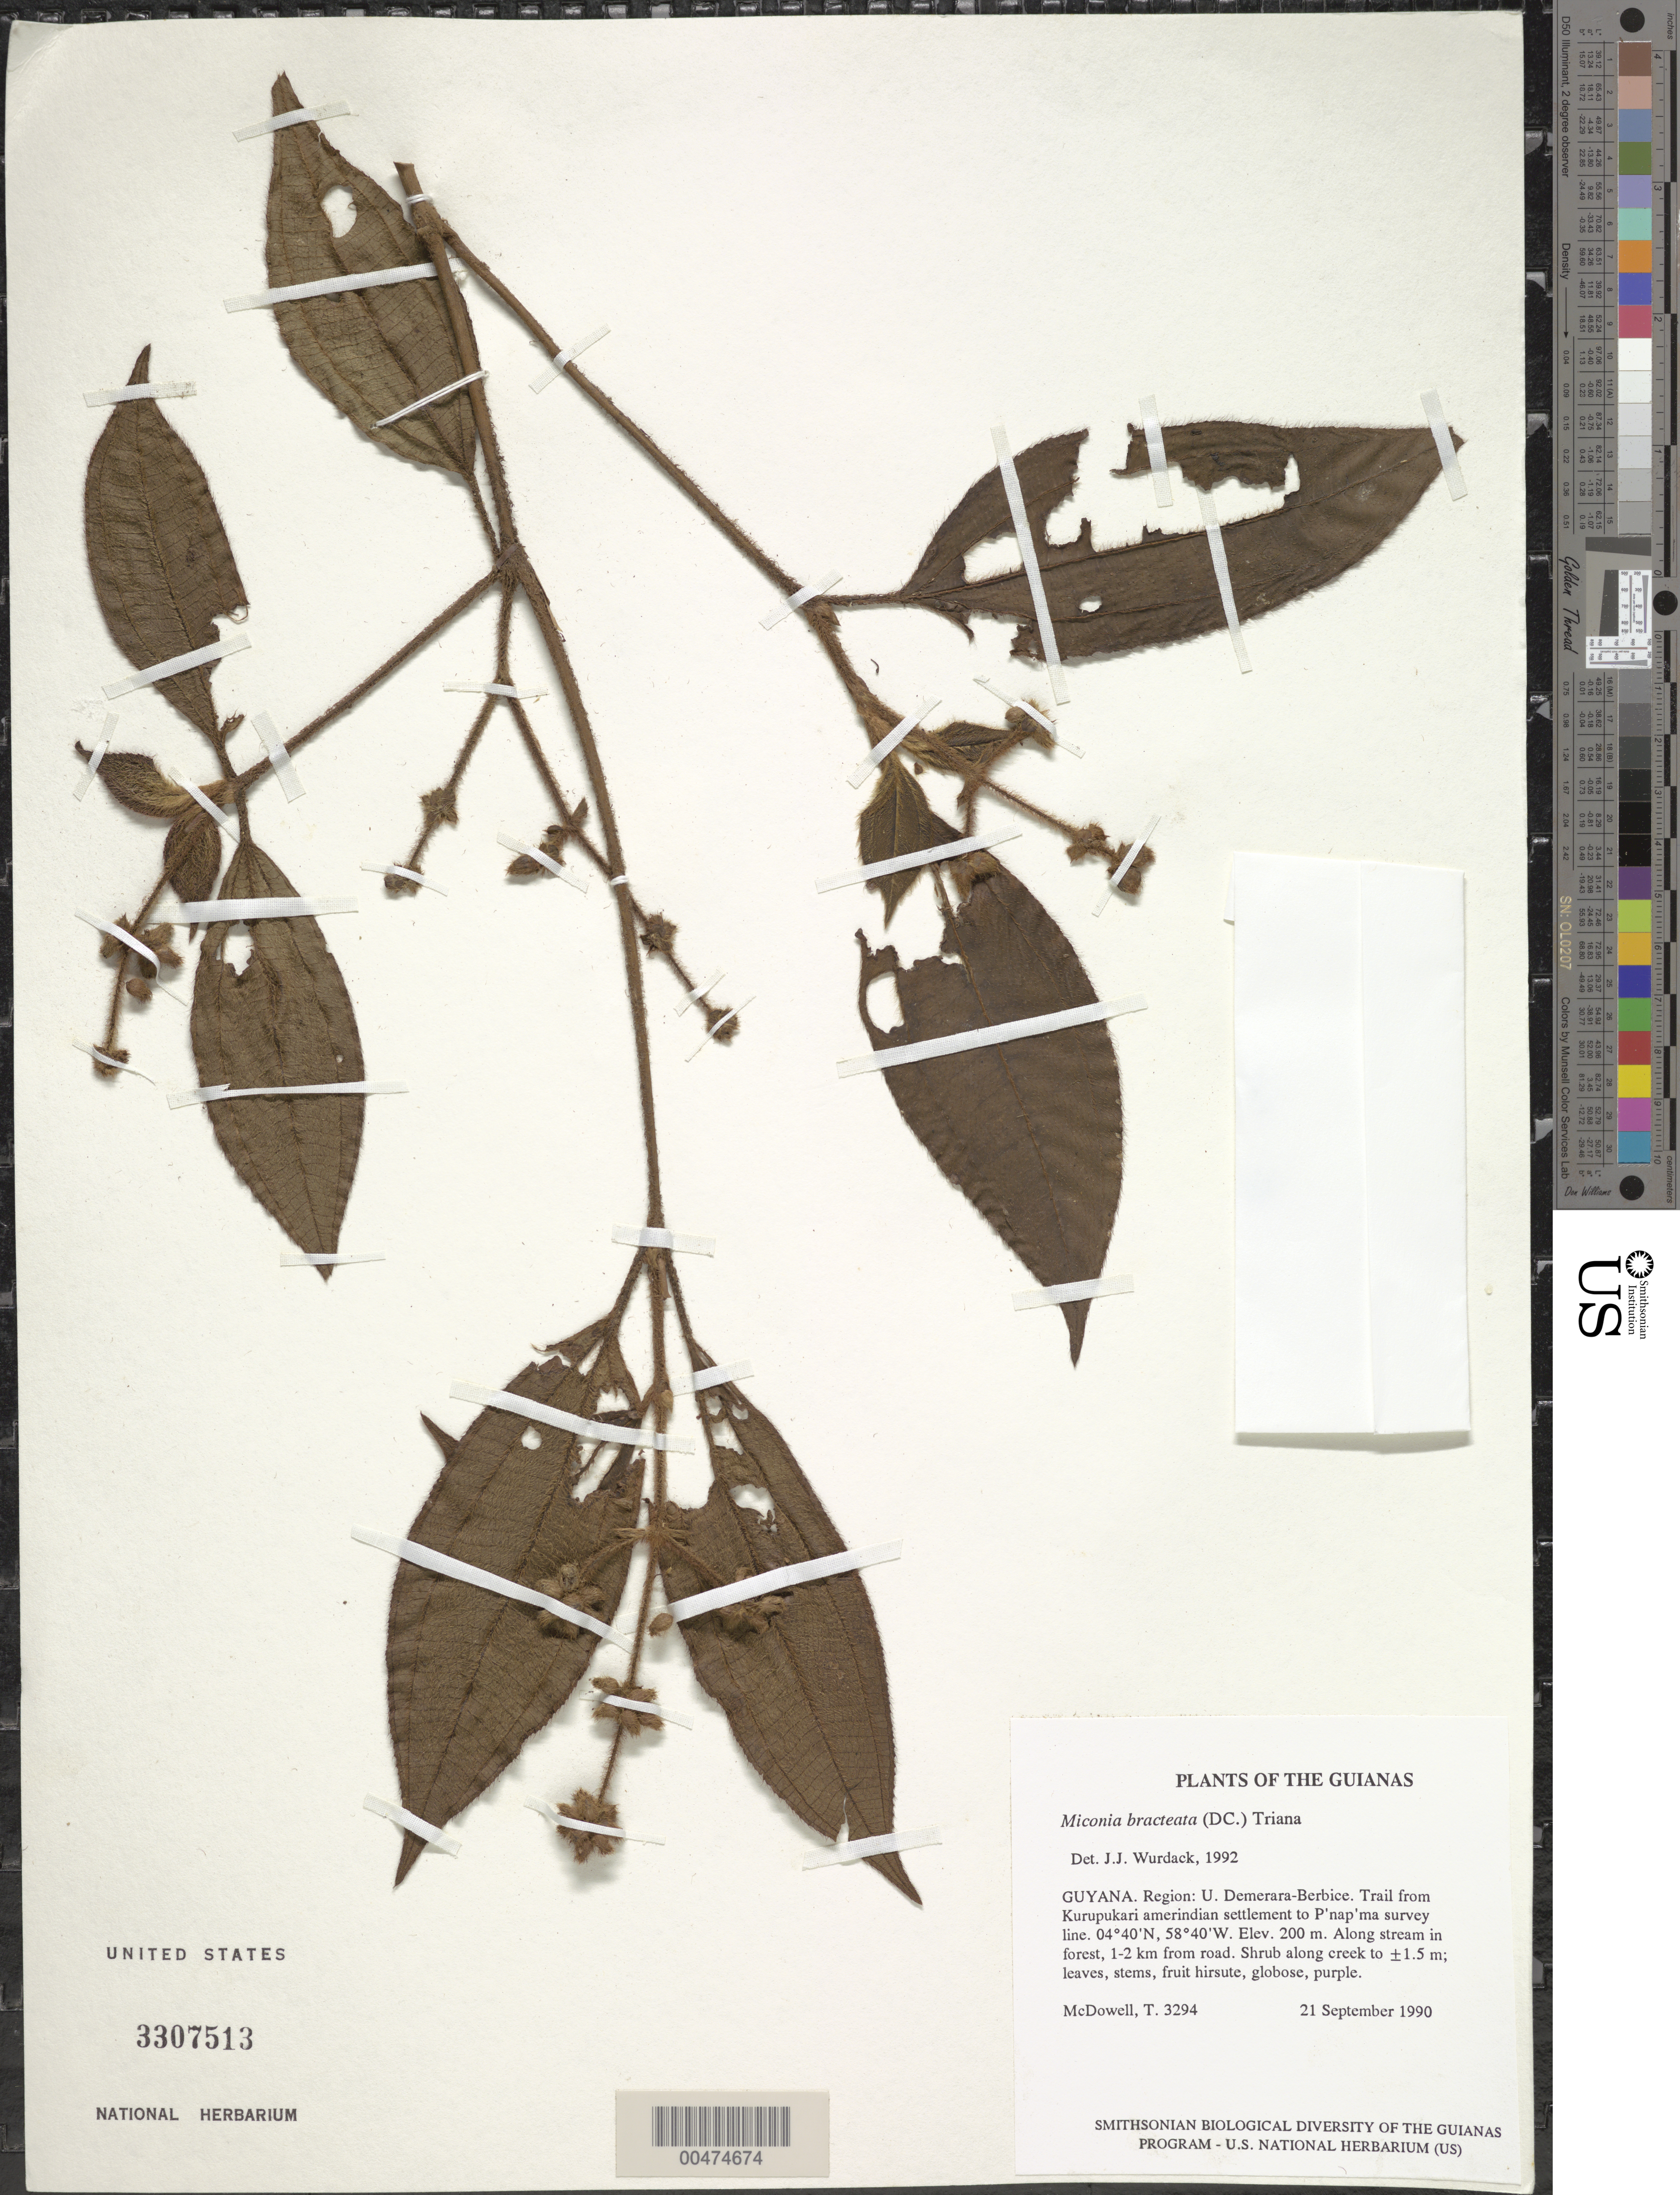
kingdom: Plantae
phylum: Tracheophyta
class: Magnoliopsida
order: Myrtales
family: Melastomataceae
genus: Miconia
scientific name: Miconia bracteata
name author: (DC.) Triana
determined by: Wurdack, John J., (US), US (UNITED STATES)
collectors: T. McDowell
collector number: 3294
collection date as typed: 21 September 1990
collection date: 1990-09-21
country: Guyana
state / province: Potaro-Siparuni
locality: Trail from Kurupukari Amerindian settlement to Paranapanema survey line, 1-2 km from road. Iwokrama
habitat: Along road and stream in forest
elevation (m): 60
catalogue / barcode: US 3307513